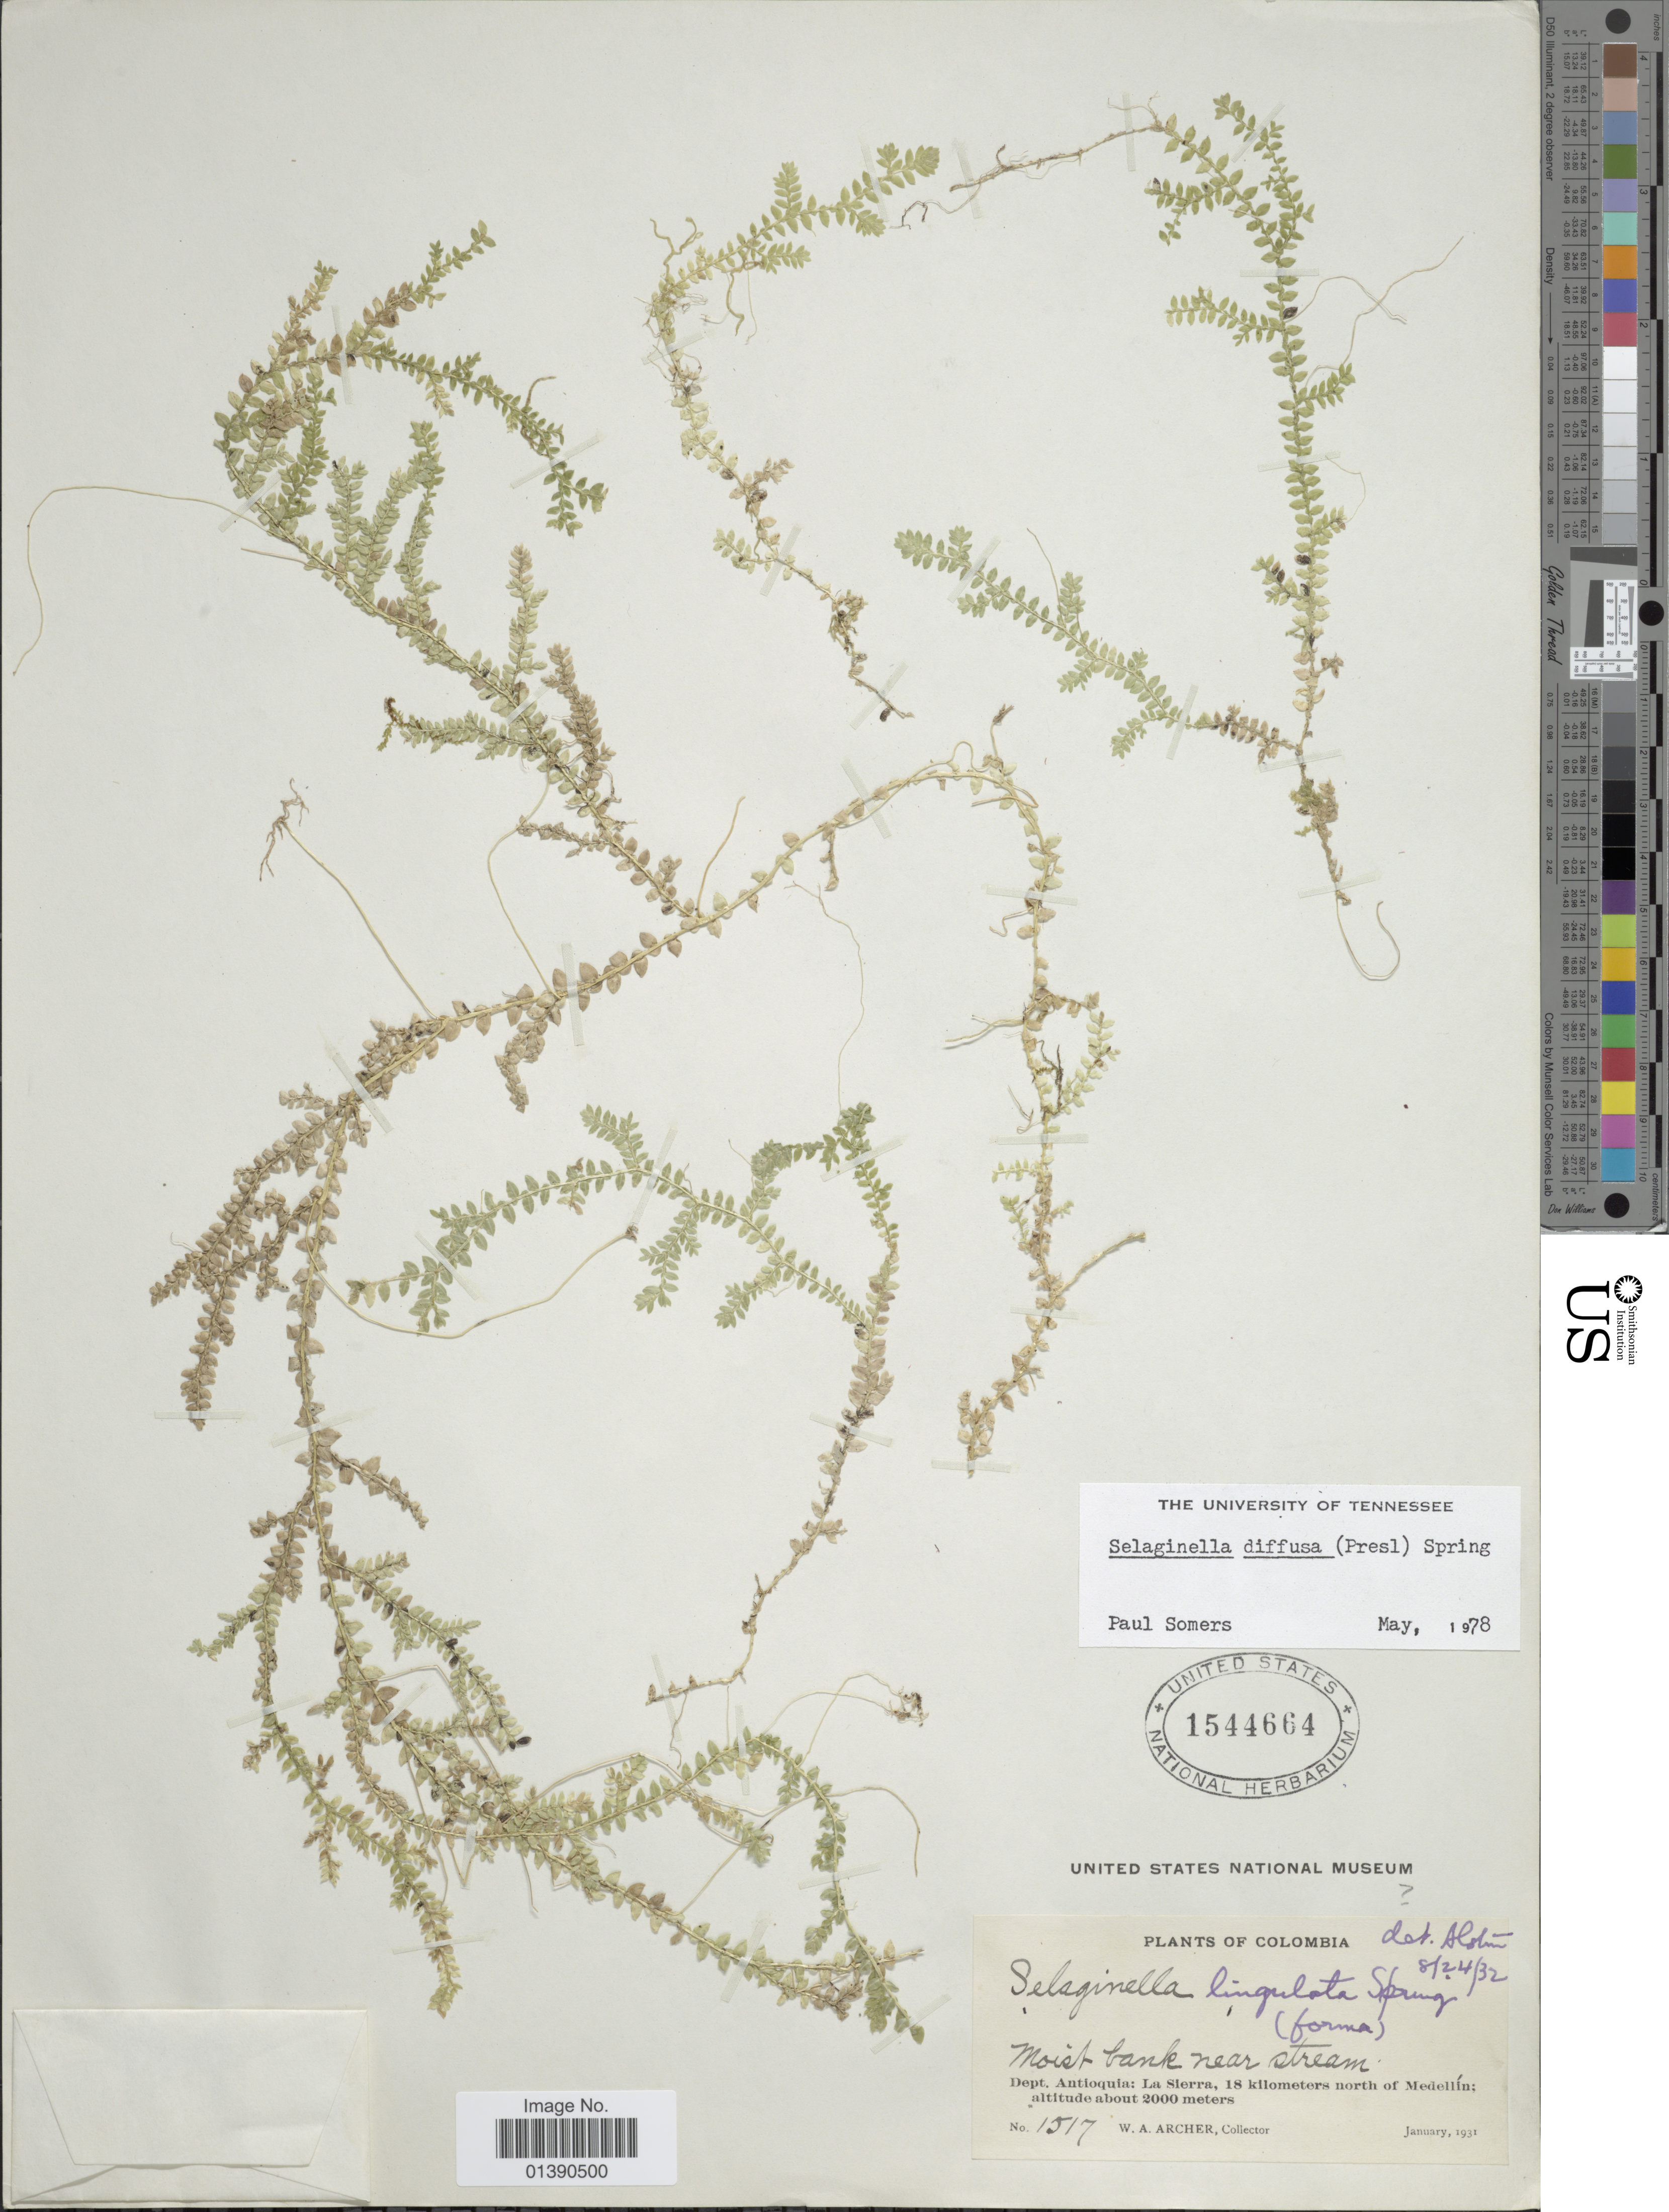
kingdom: Plantae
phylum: Tracheophyta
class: Lycopodiopsida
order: Selaginellales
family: Selaginellaceae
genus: Selaginella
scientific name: Selaginella diffusa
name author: (C. Presl) Spring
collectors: W. A. Archer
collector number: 1517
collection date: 1931-01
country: Colombia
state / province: Antioquia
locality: La Sierra, 18 kilometers north of Medellín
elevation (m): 2000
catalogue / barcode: US 1544664